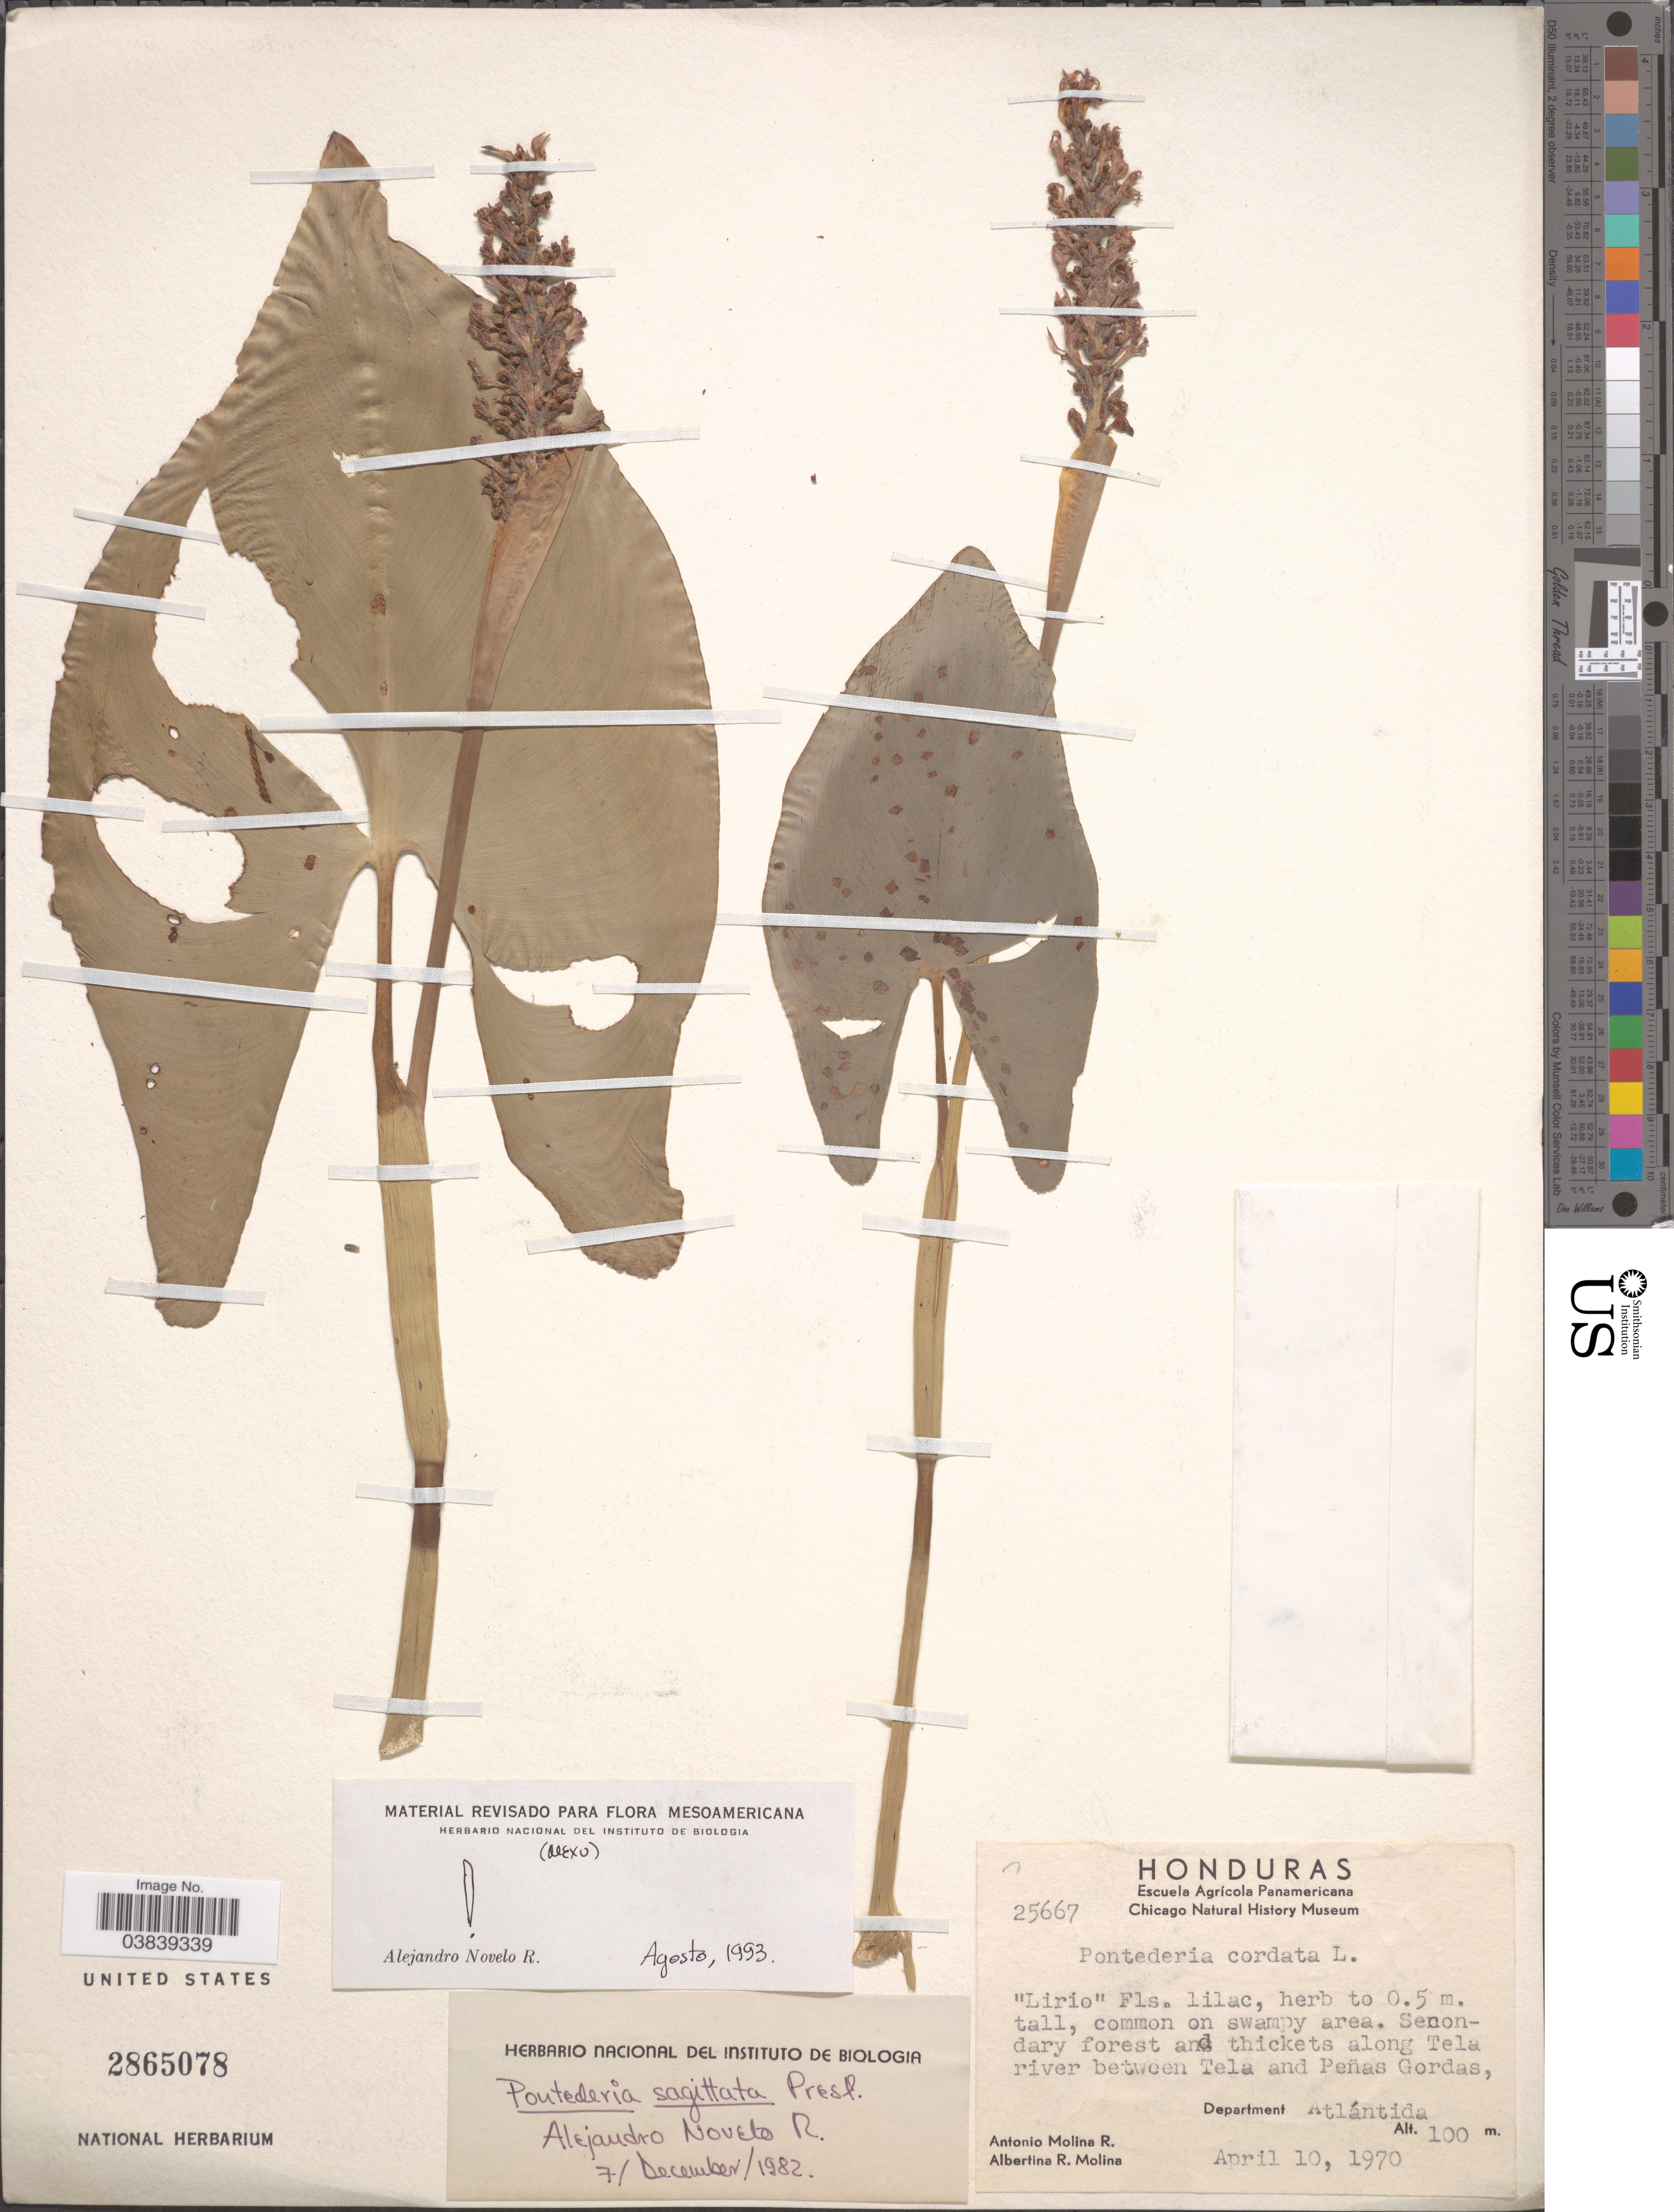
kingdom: Plantae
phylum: Tracheophyta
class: Liliopsida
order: Commelinales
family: Pontederiaceae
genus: Pontederia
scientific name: Pontederia sagittata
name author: C. Presl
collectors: A. Molina R. & A. R. Molina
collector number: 25667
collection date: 1970-04-10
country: Honduras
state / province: Atlantida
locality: Along Tela river between Tela and Peñas Gordas, Department Atlántida.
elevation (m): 100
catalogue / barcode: US 2865078